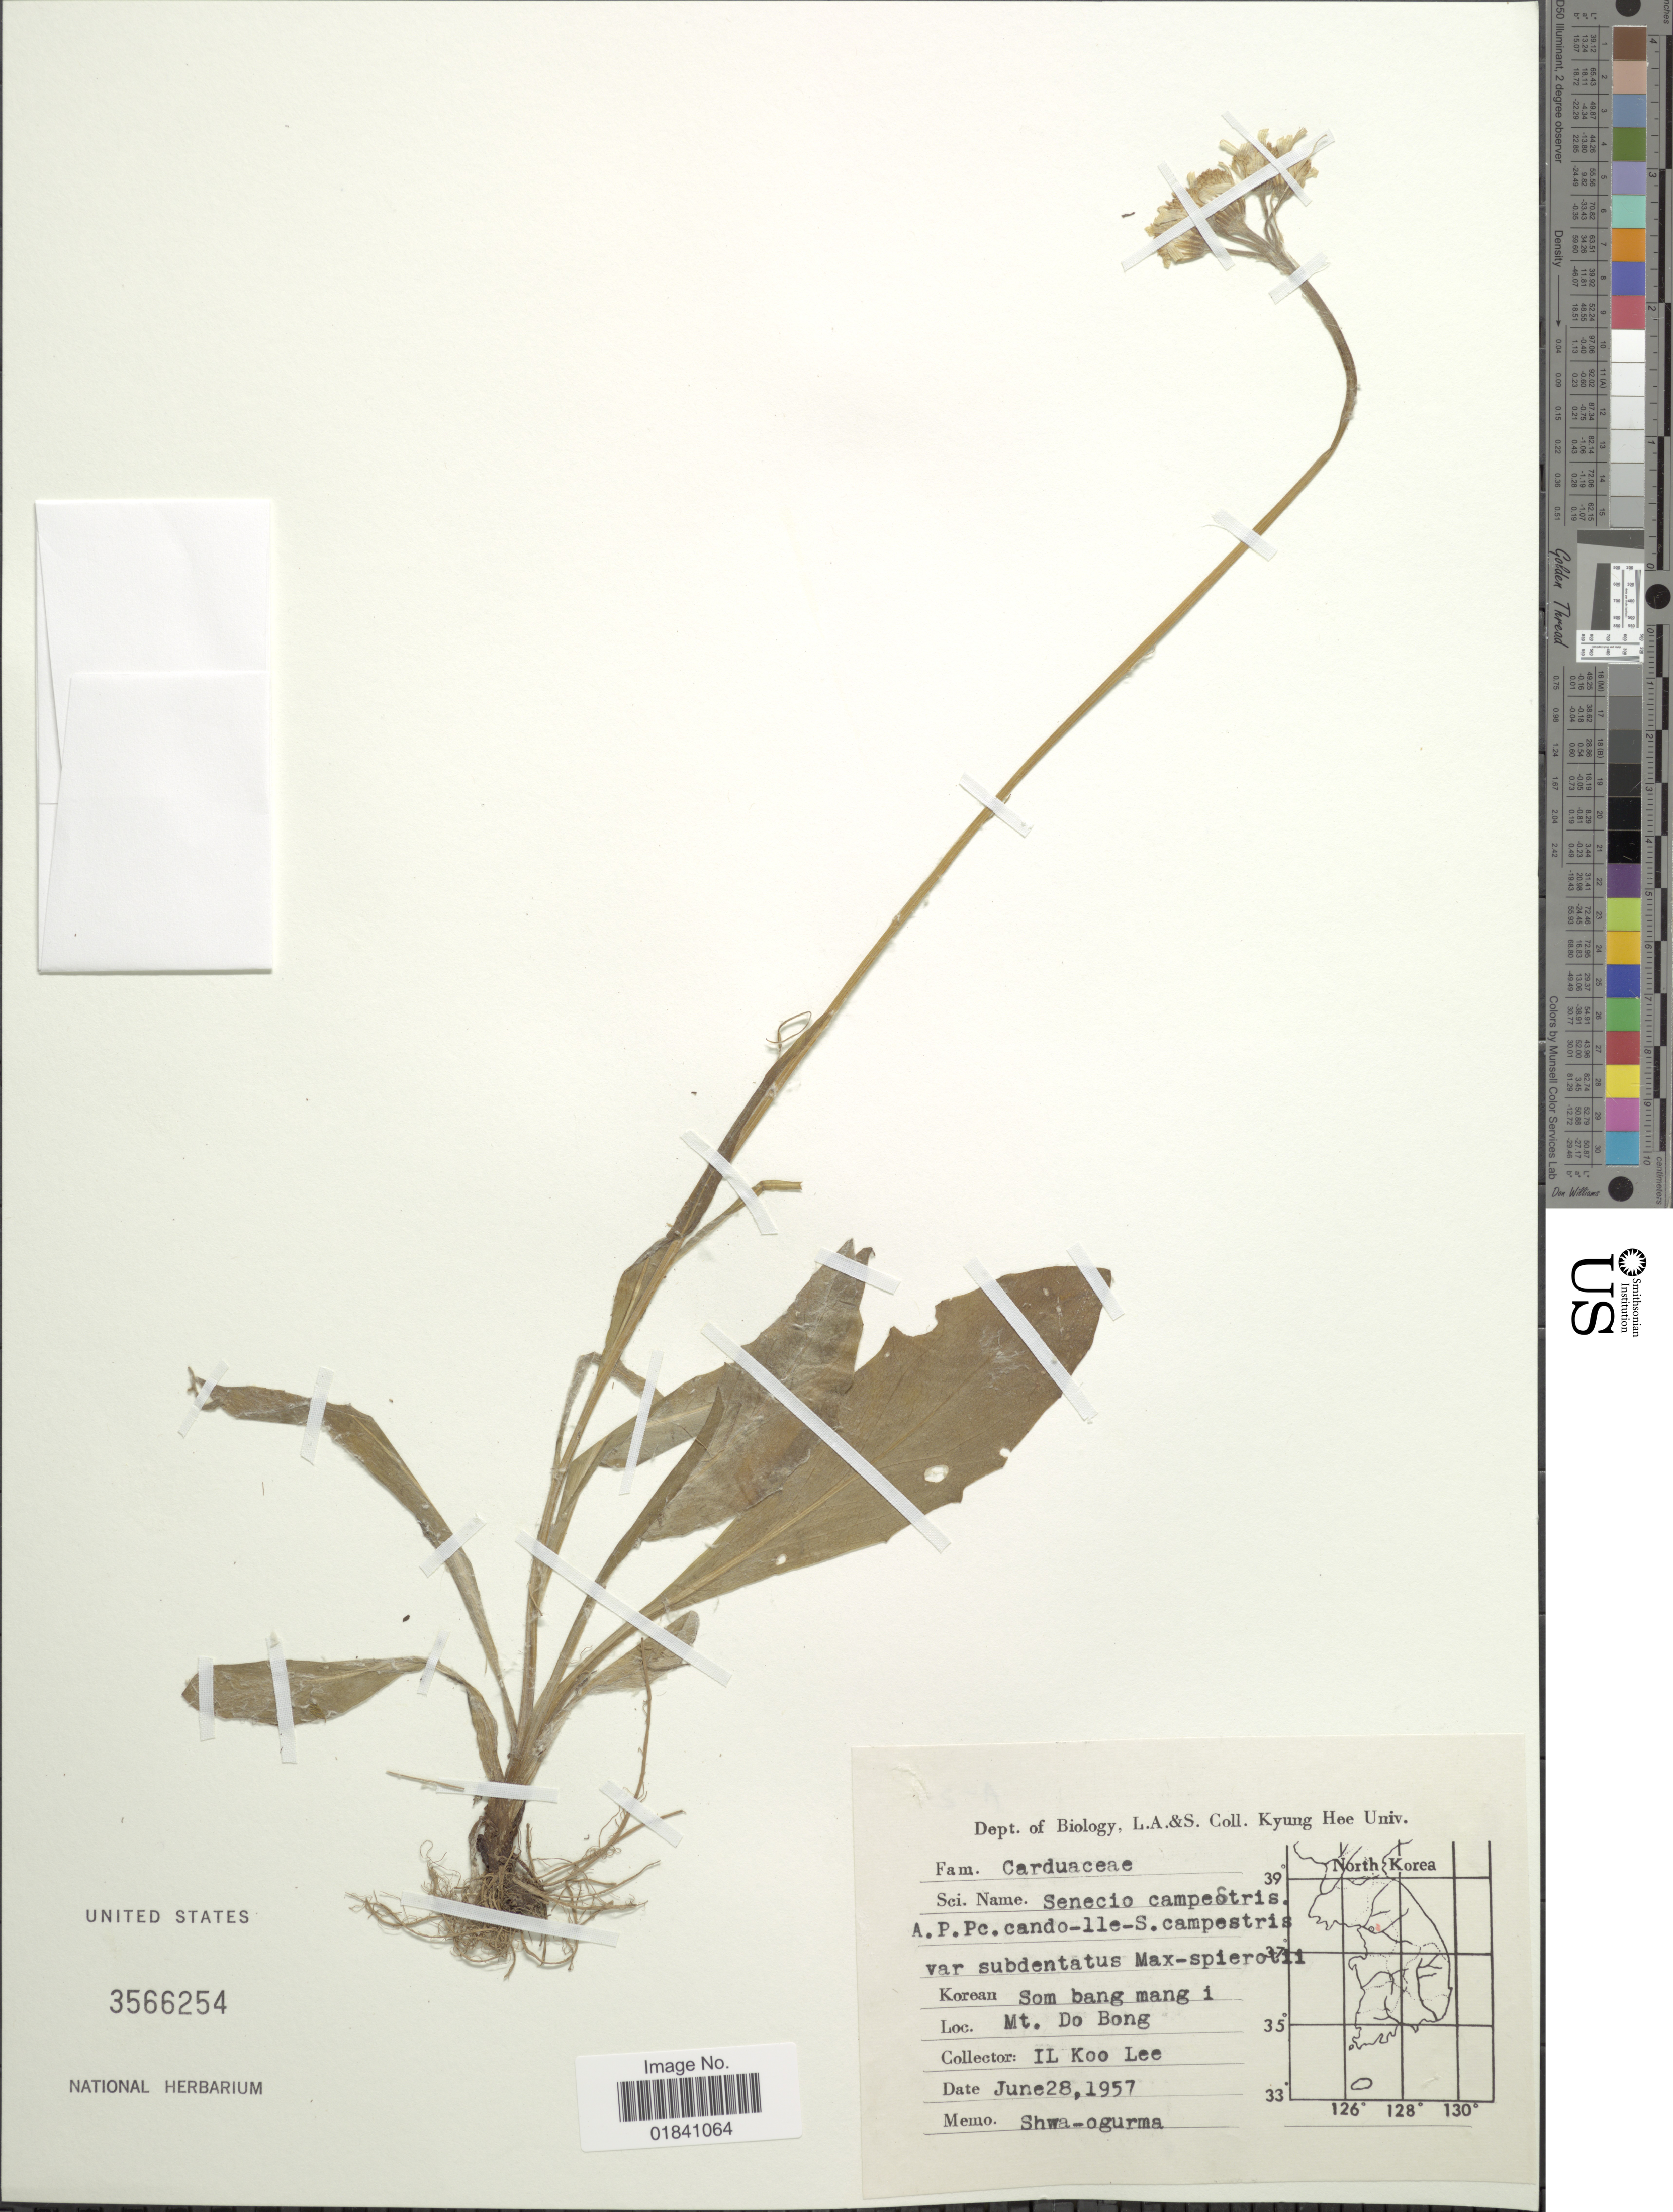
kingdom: Plantae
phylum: Tracheophyta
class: Magnoliopsida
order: Asterales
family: Asteraceae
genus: Senecio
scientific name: Senecio campestris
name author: DC.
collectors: I. Lee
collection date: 1957-06-28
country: South Korea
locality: Mt. Do Bong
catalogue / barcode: US 3566254